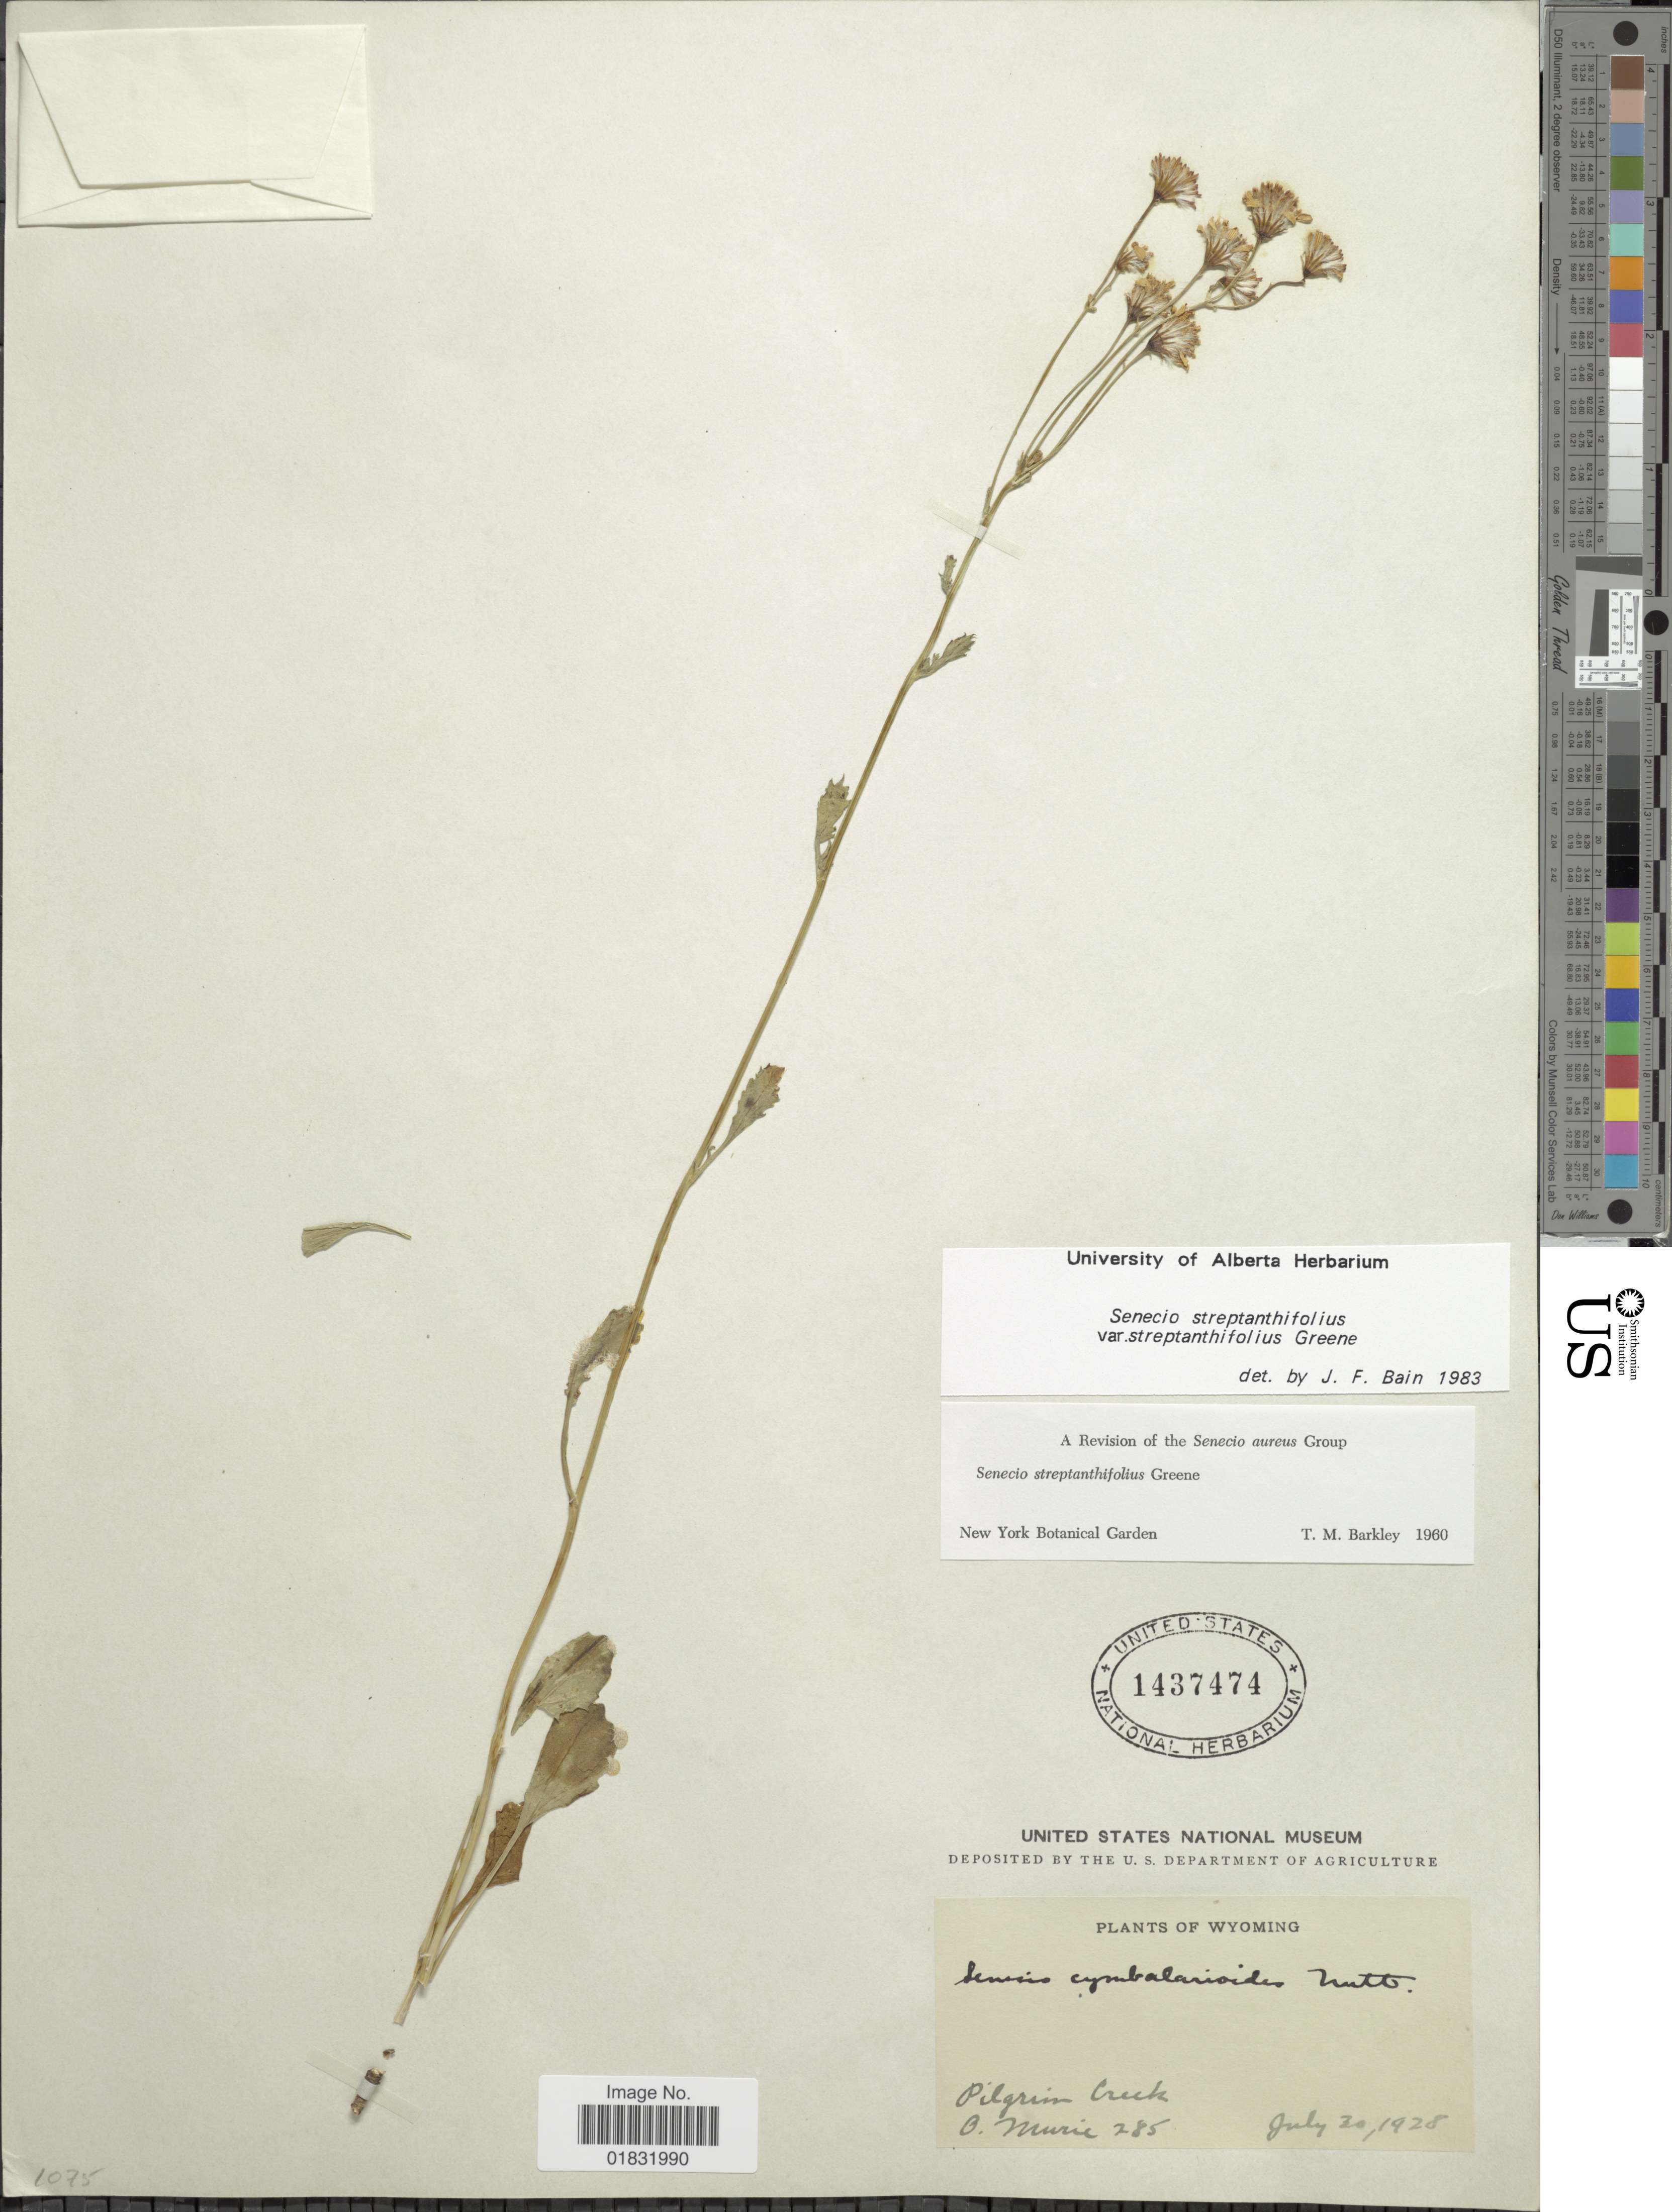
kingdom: Plantae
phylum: Tracheophyta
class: Magnoliopsida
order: Asterales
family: Asteraceae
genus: Packera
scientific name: Packera streptanthifolia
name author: (Greene) W.A. Weber & Á. Löve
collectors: O. Murie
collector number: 285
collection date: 1928-07-30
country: United States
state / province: Wyoming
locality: Pilgrim Creek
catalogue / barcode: US 1437474